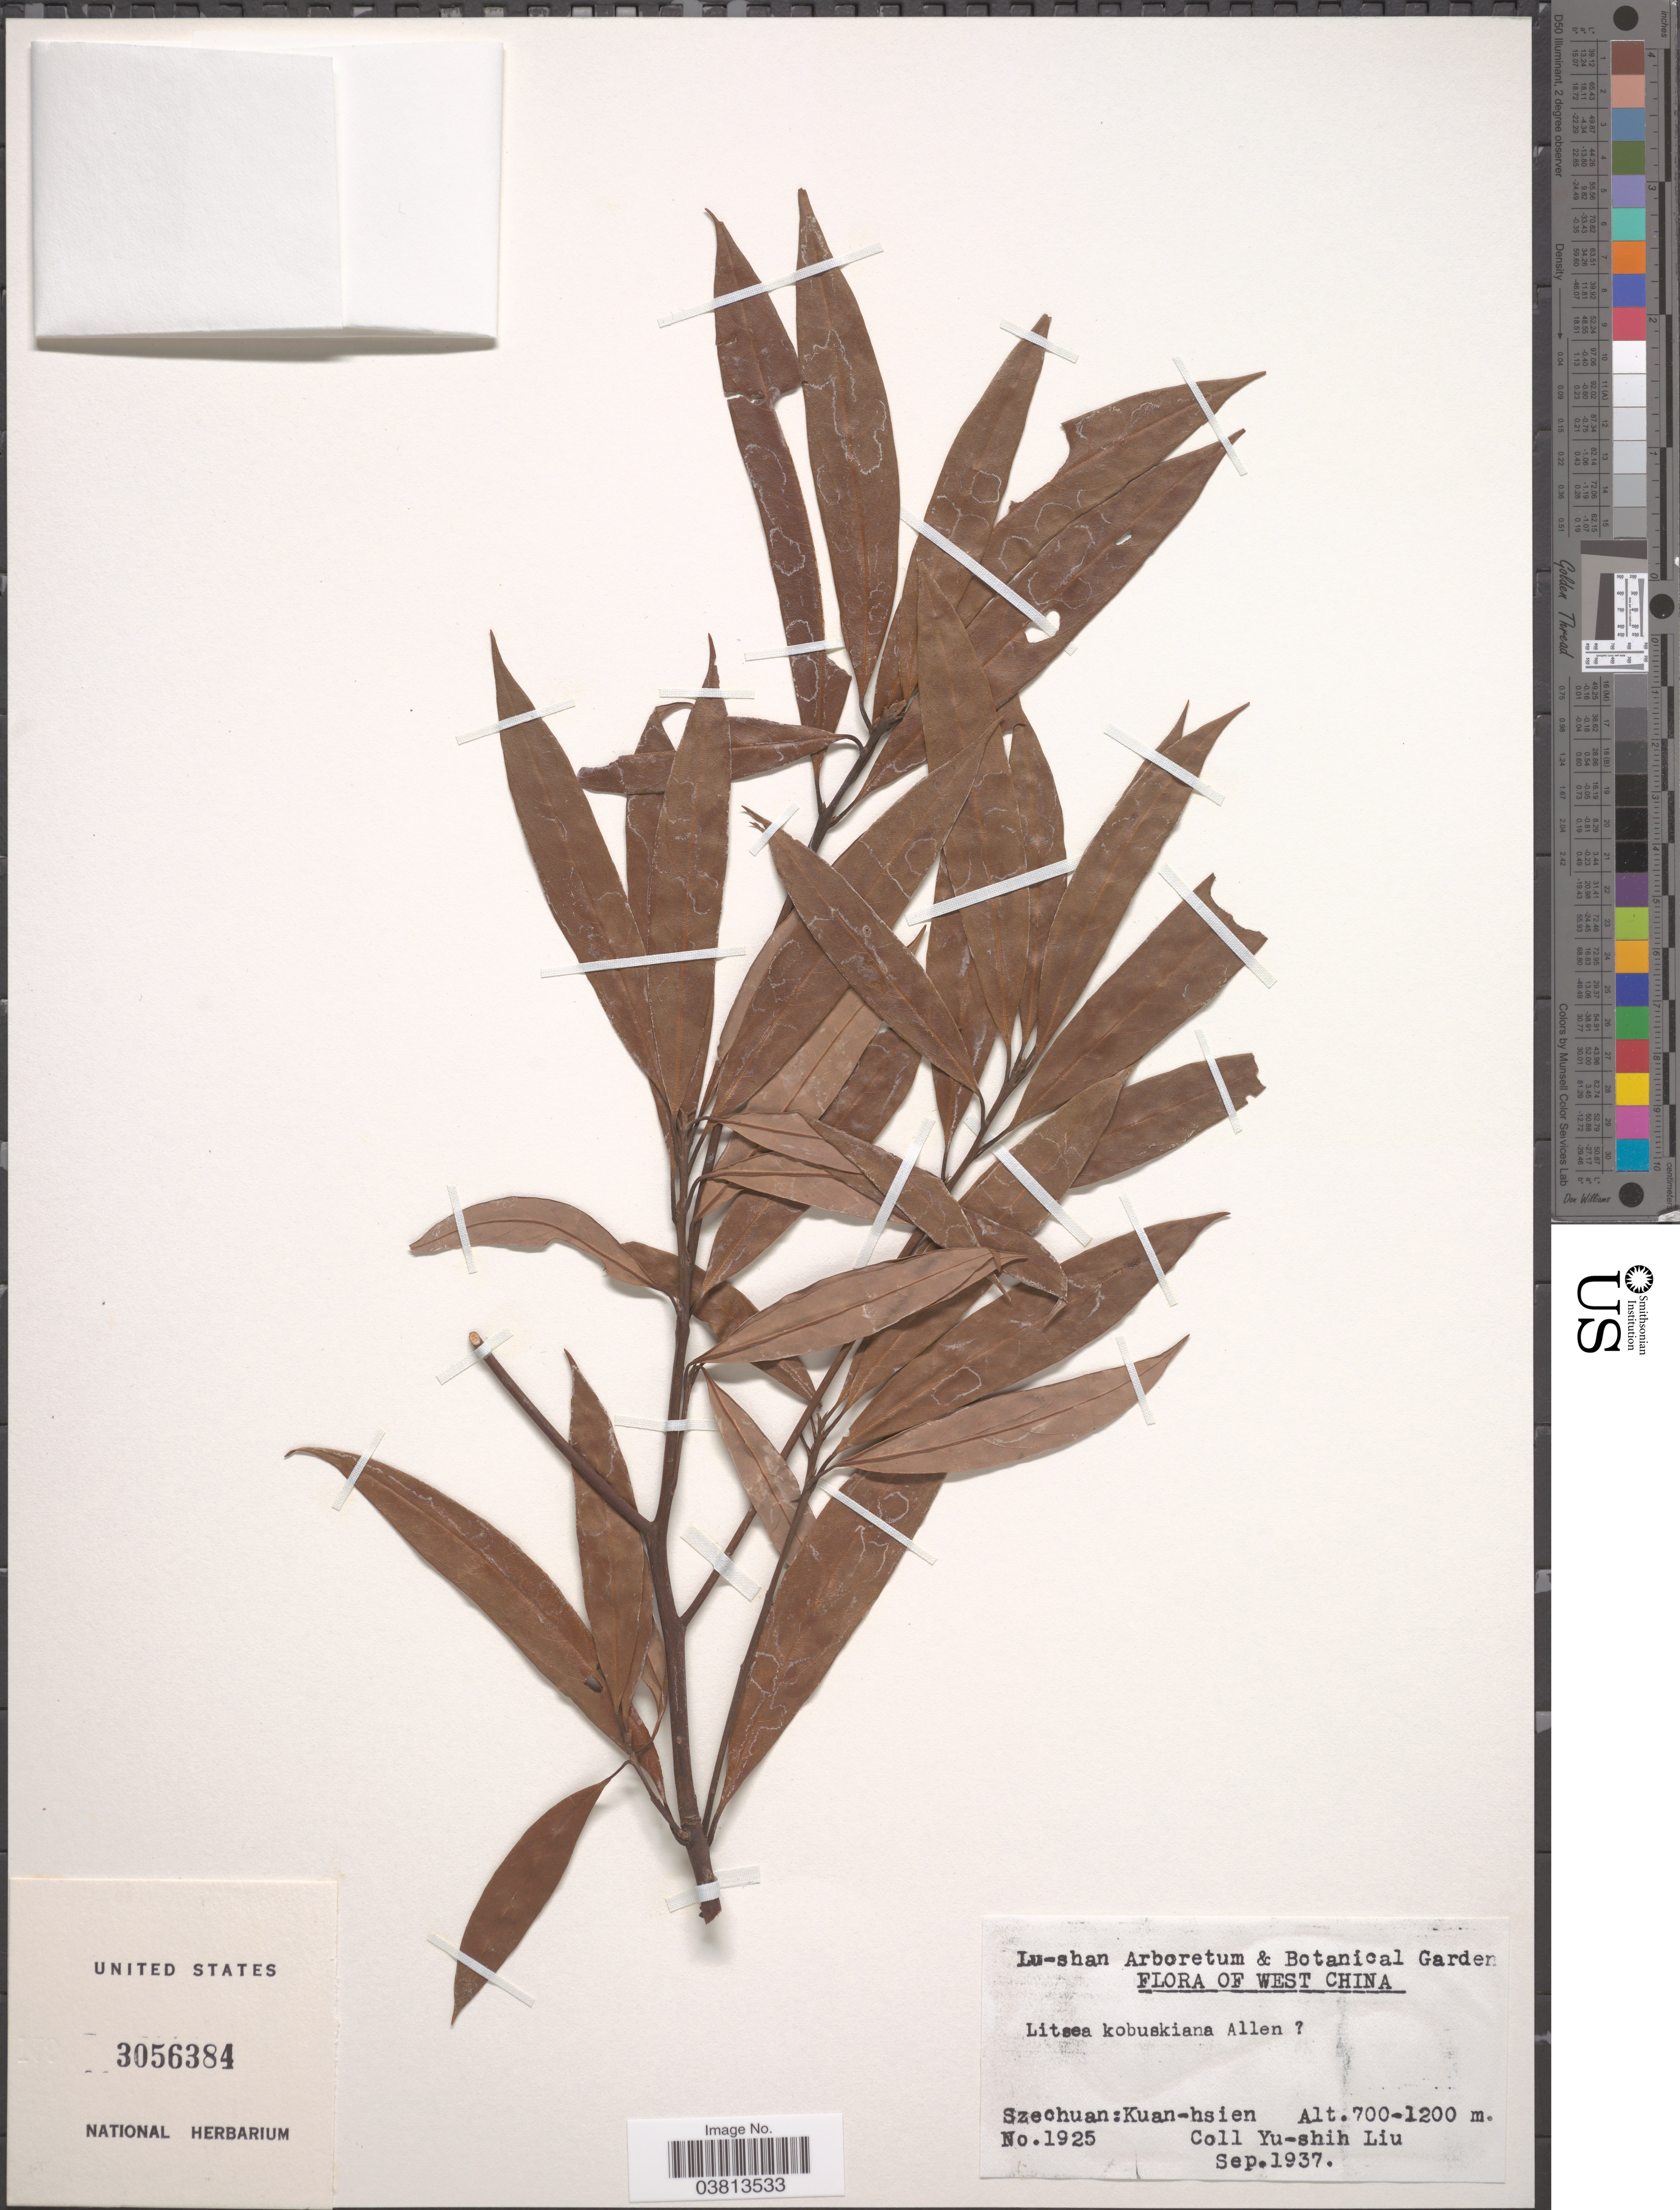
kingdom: Plantae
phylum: Tracheophyta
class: Magnoliopsida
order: Laurales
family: Lauraceae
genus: Litsea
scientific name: Litsea kobuskiana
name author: C.K. Allen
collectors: Y.-S. Liu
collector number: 1925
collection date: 1937-09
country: China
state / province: Sichuan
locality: West China. Szechuan: Kuan-hsien.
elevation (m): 700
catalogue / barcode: US 3056384